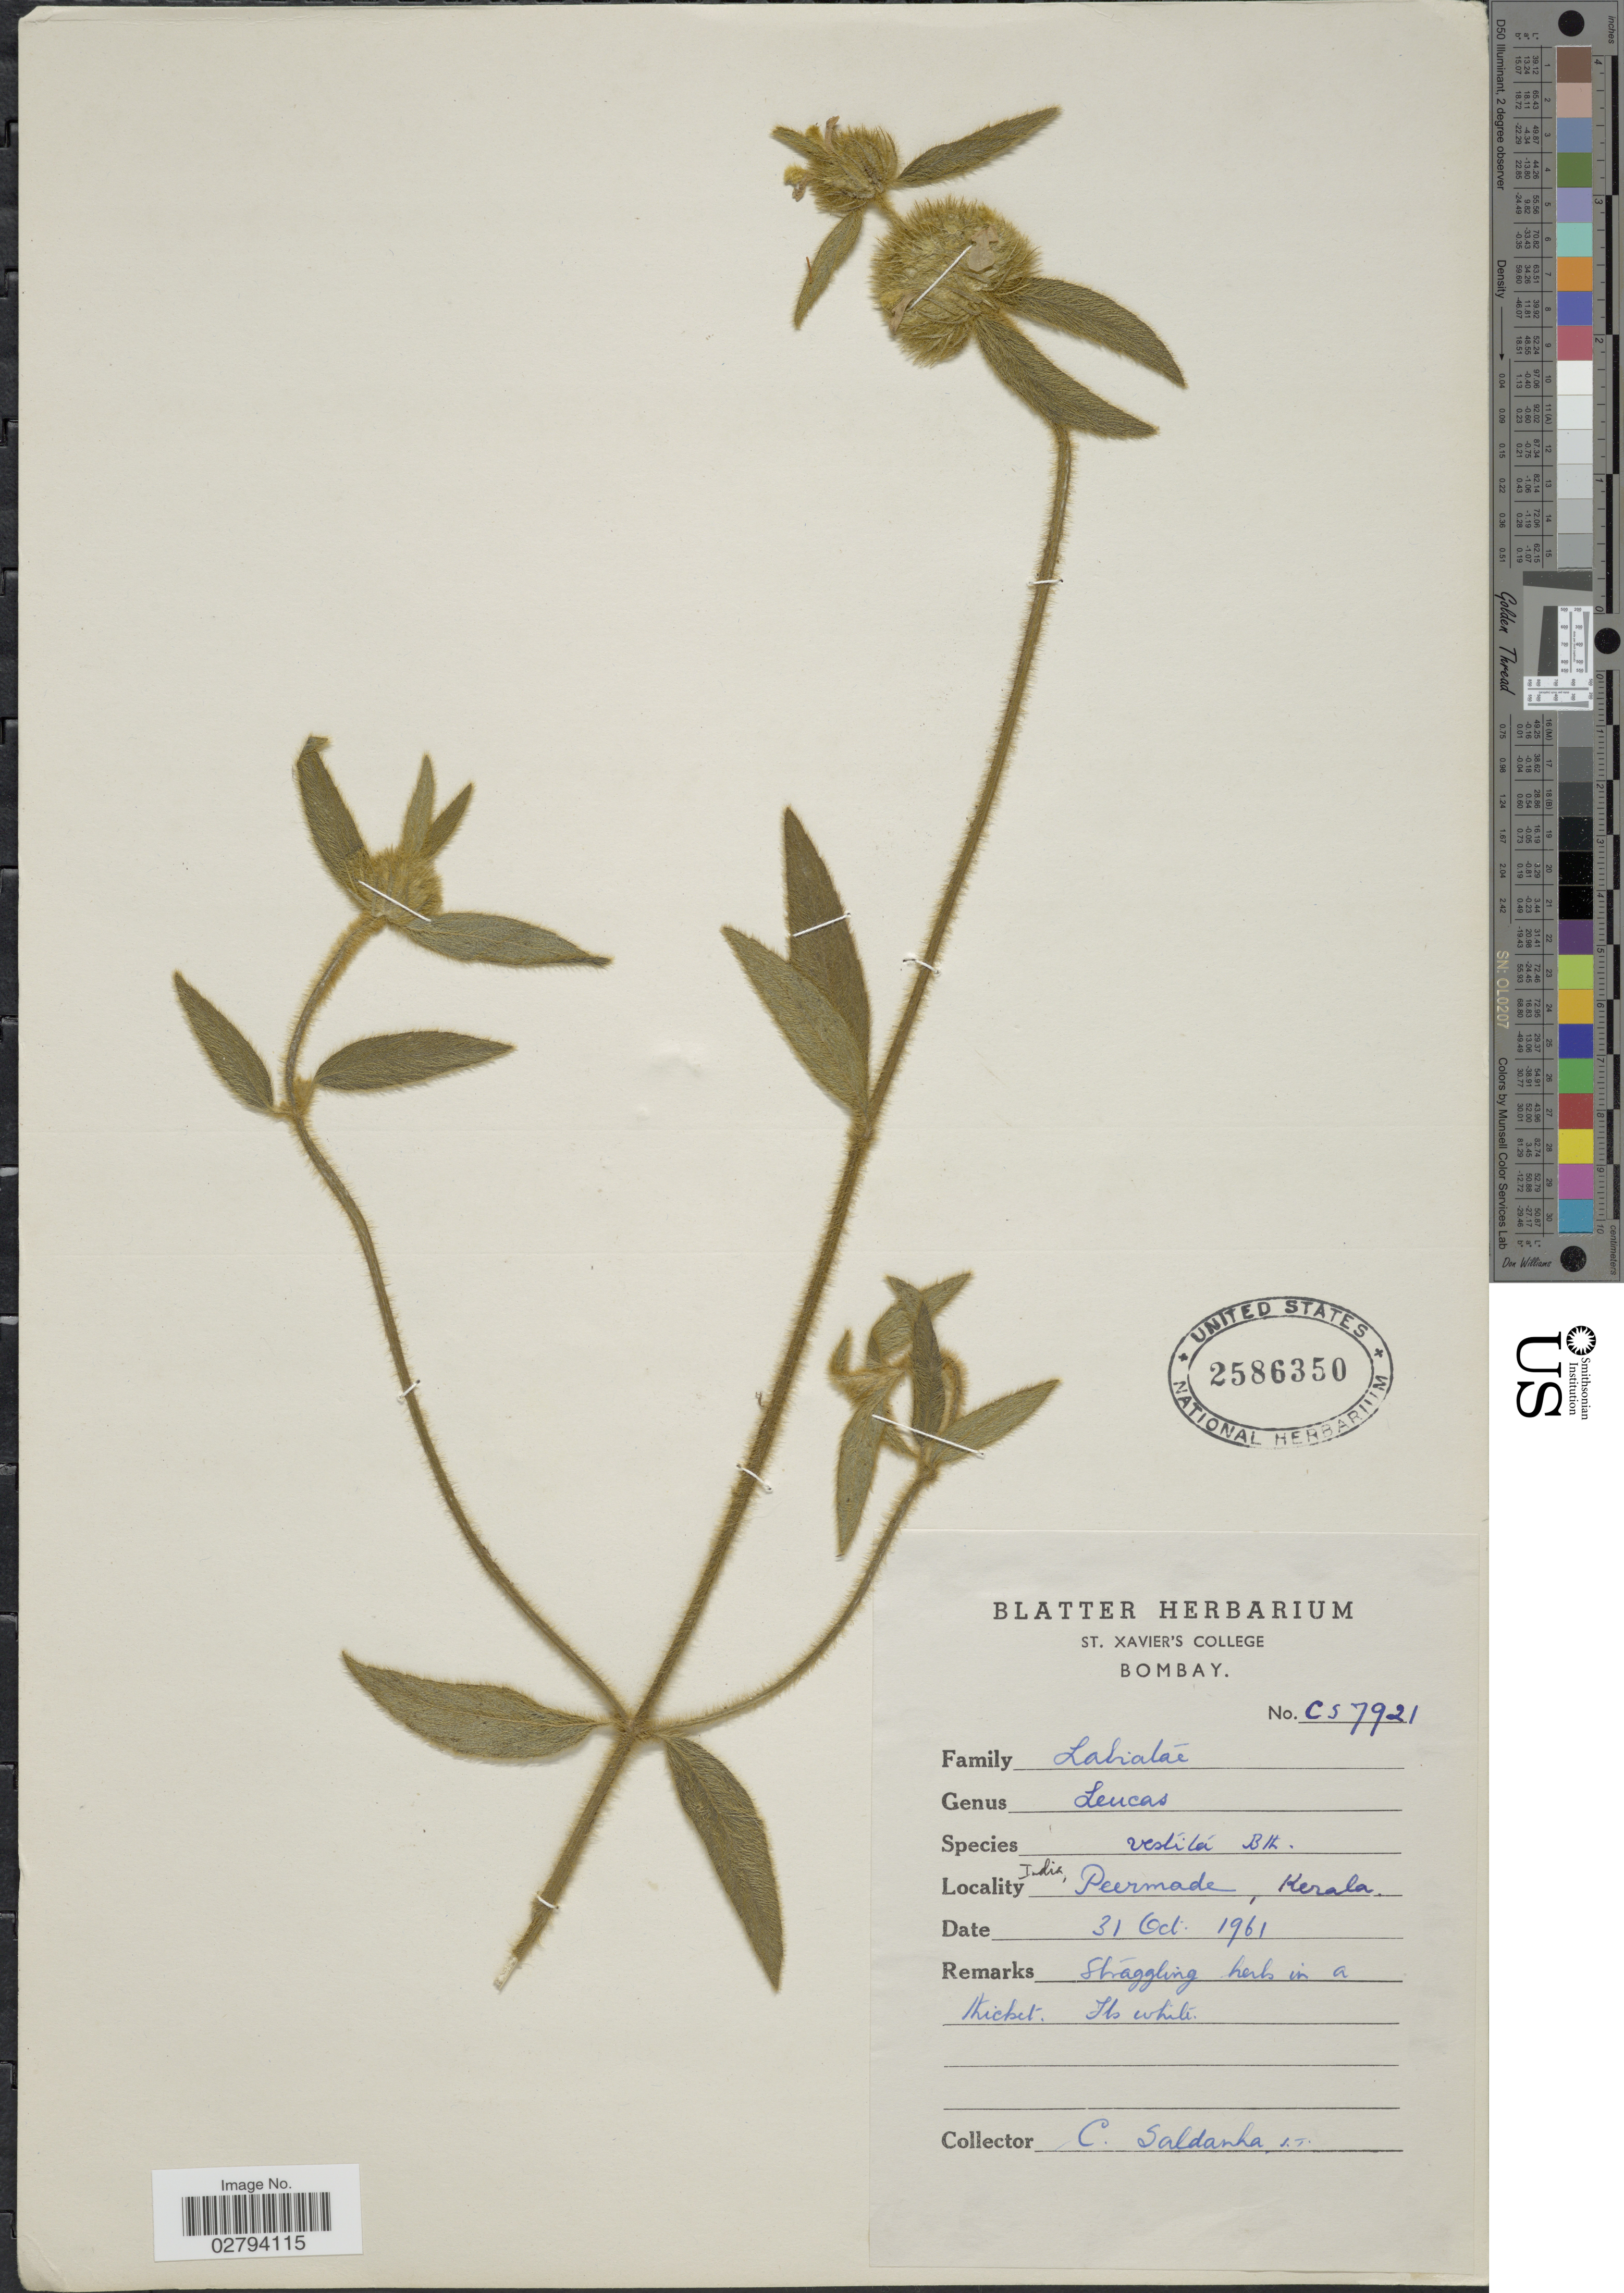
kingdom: Plantae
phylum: Tracheophyta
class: Magnoliopsida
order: Lamiales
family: Lamiaceae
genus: Leucas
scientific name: Leucas vestita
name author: Benth.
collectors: C. Saldanha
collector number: C57921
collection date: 1961-10-31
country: India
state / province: Kerala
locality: Peermade, Kerala.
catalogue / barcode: US 2586350